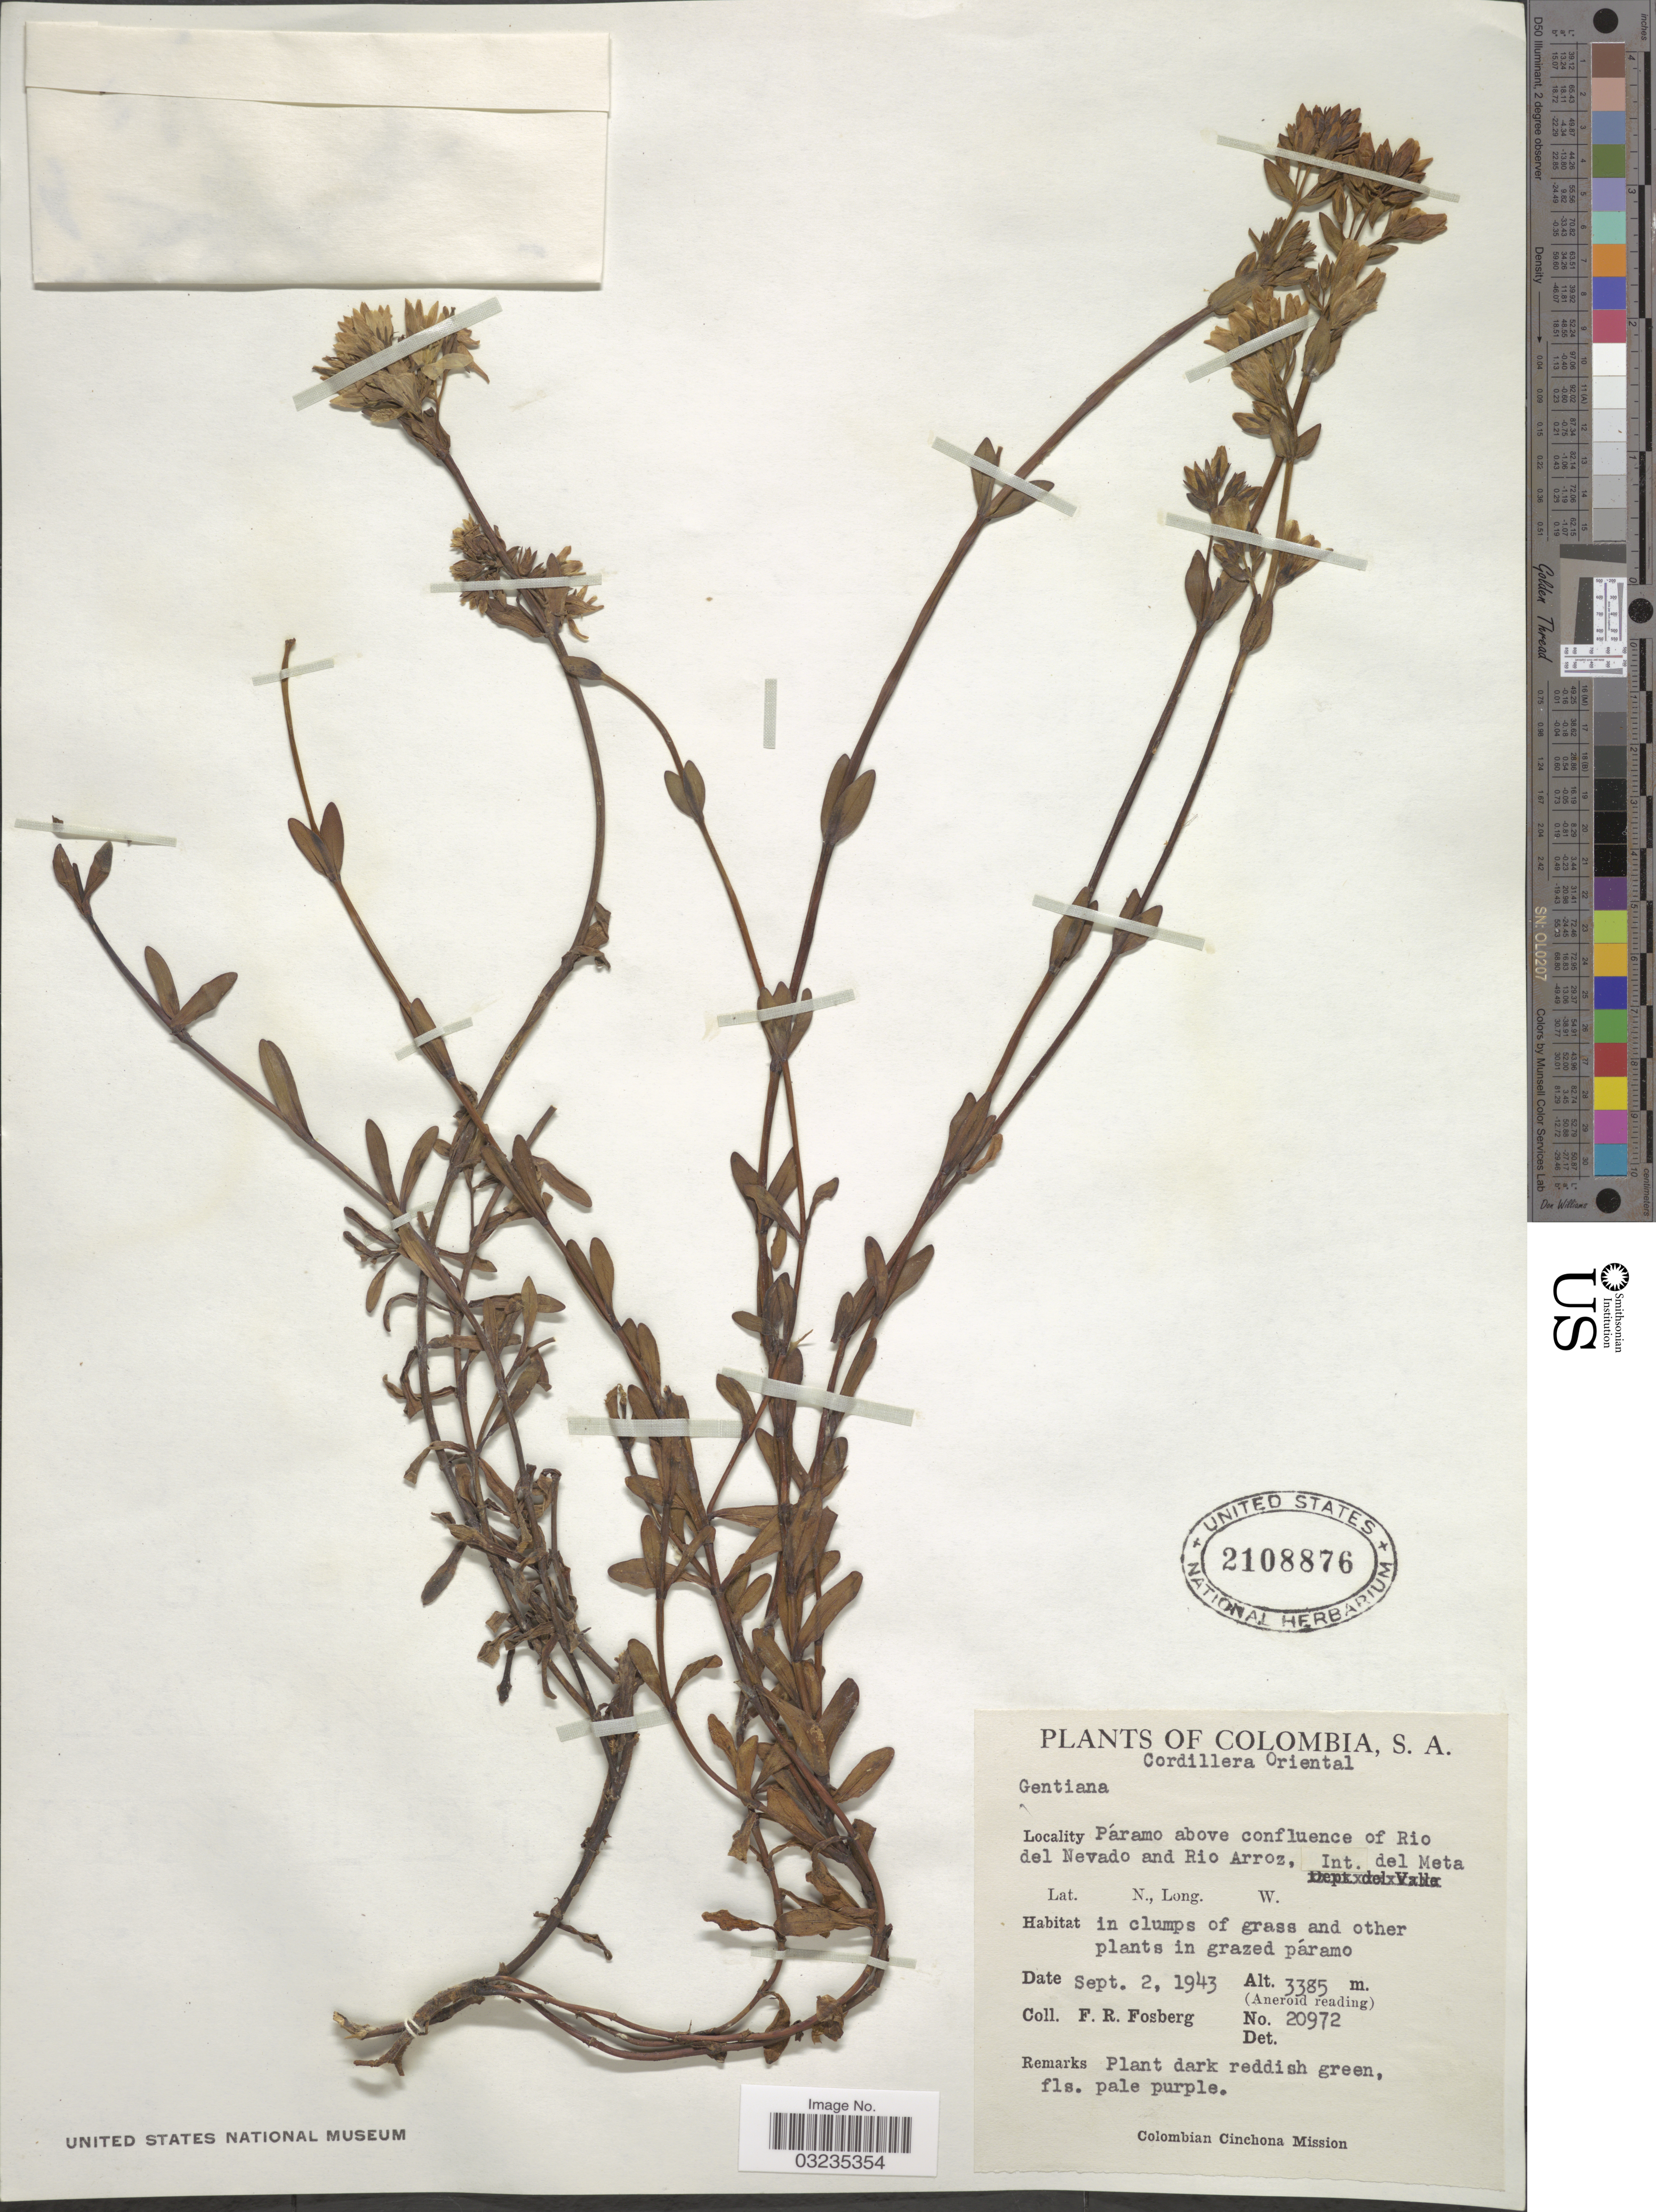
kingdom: Plantae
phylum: Tracheophyta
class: Magnoliopsida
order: Gentianales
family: Gentianaceae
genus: Gentiana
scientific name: Gentiana sp.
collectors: F. R. Fosberg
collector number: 20972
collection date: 1943-09-02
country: Colombia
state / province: Meta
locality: Cordillera Oriental. Páramo above confluence of Rio del Nevado and Rio Arroz, Int. del Meta.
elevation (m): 3385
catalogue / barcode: US 2108876